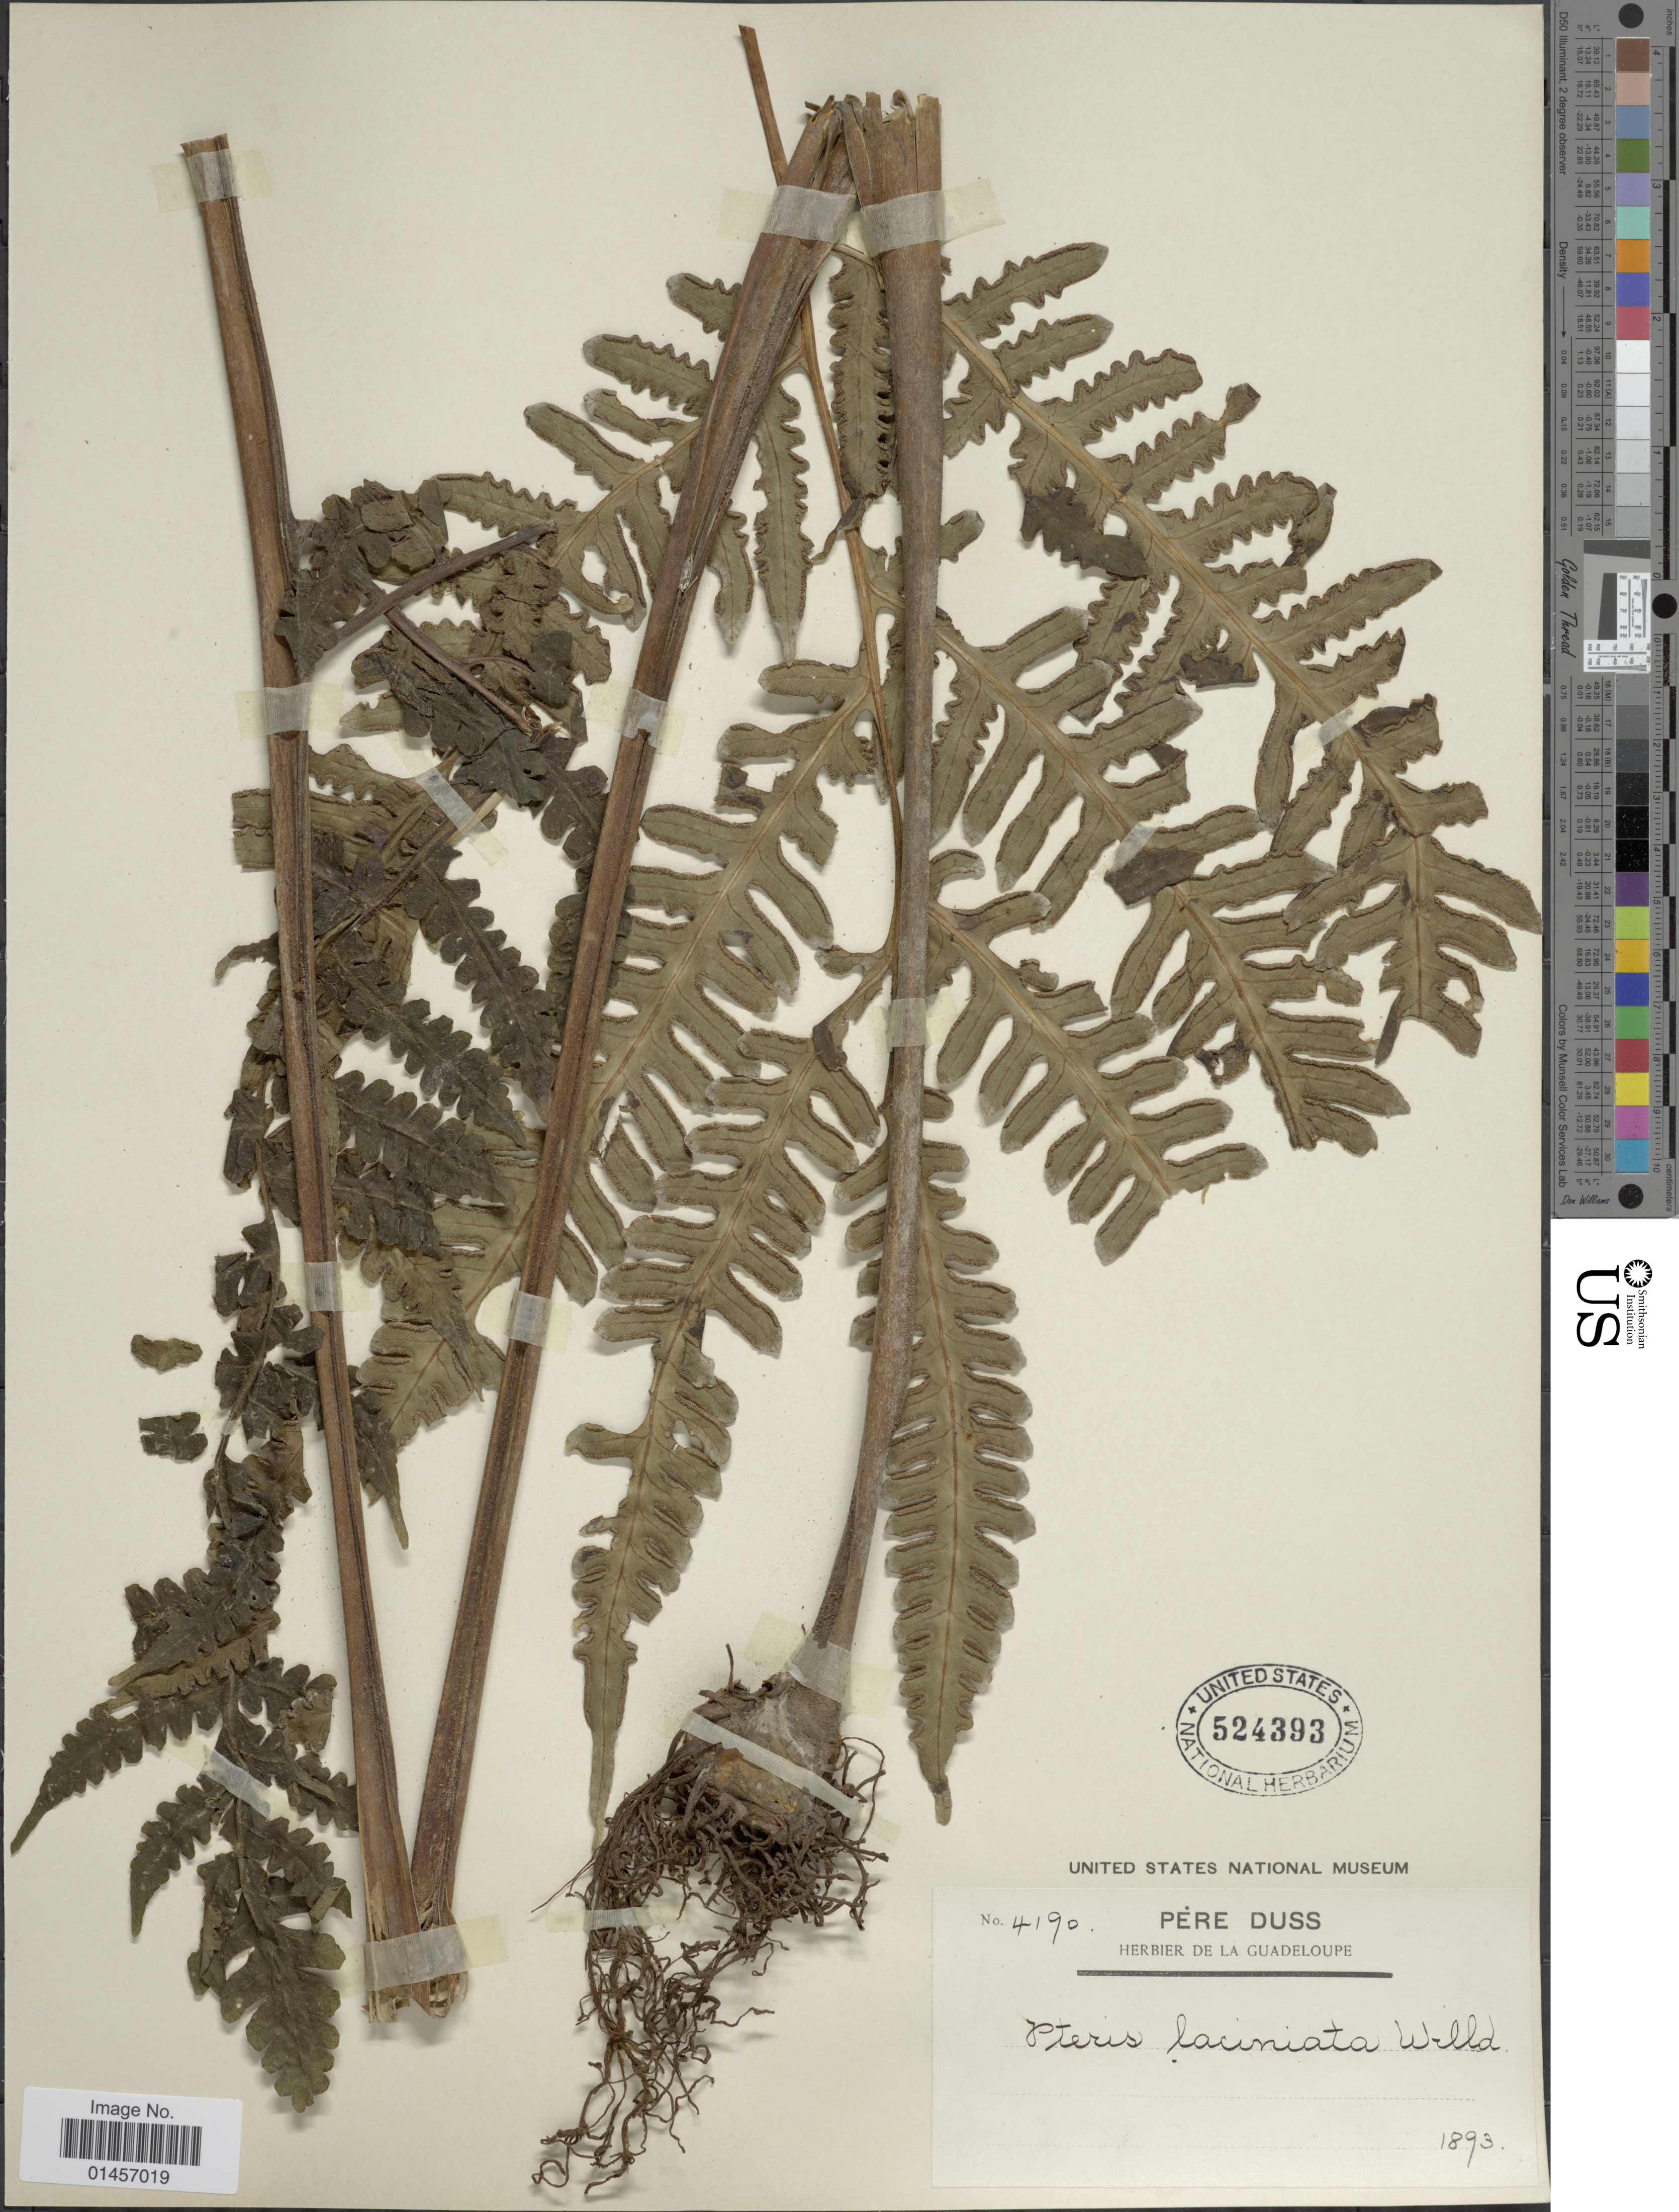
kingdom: Plantae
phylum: Tracheophyta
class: Polypodiopsida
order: Polypodiales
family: Lonchitidaceae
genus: Lonchitis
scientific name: Lonchitis hirsuta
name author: L.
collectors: Père Duss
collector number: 4190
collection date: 1893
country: Guadeloupe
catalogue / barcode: US 524393